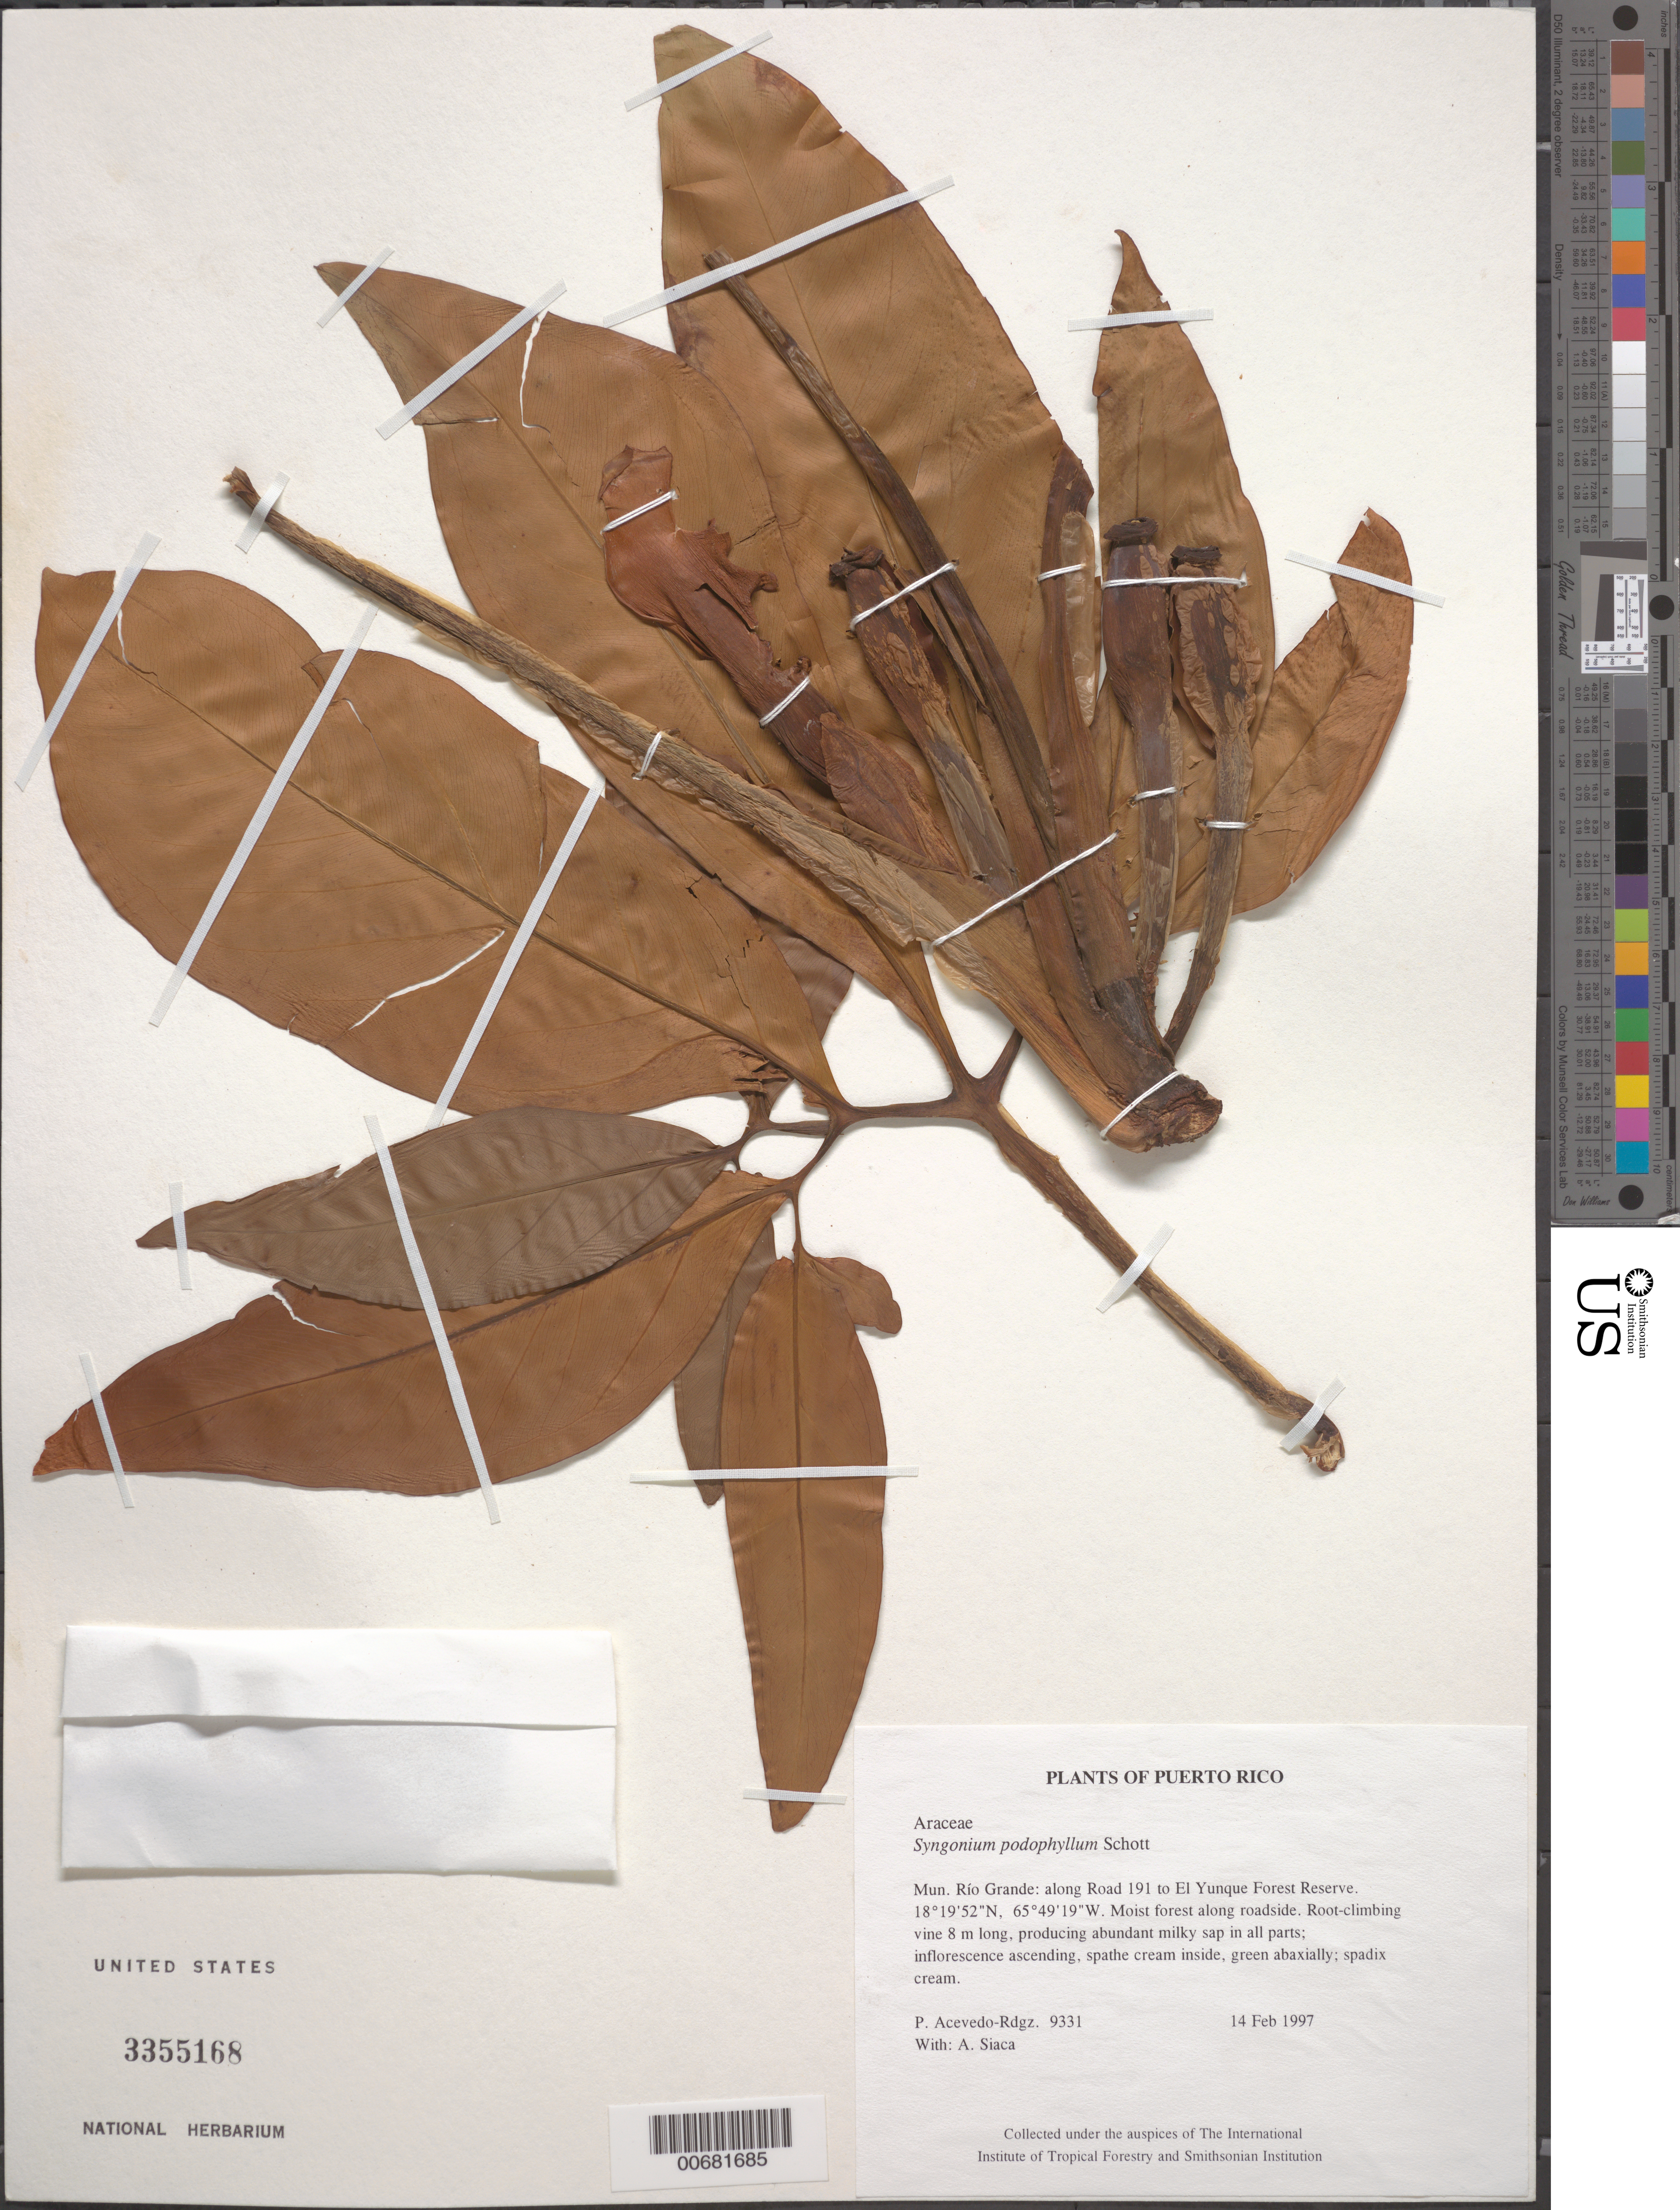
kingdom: Plantae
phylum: Tracheophyta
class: Liliopsida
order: Alismatales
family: Araceae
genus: Syngonium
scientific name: Syngonium podophyllum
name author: Schott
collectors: P. Acevedo-Rodr. & A. Siaca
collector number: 9331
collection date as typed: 14 Feb 1997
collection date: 1997-02-14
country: Puerto Rico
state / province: Río Grande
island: Puerto Rico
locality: Río Grande: along Road 191 to El Yunque Forest Reserve.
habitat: Moist forest along roadside.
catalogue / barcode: US 3355168